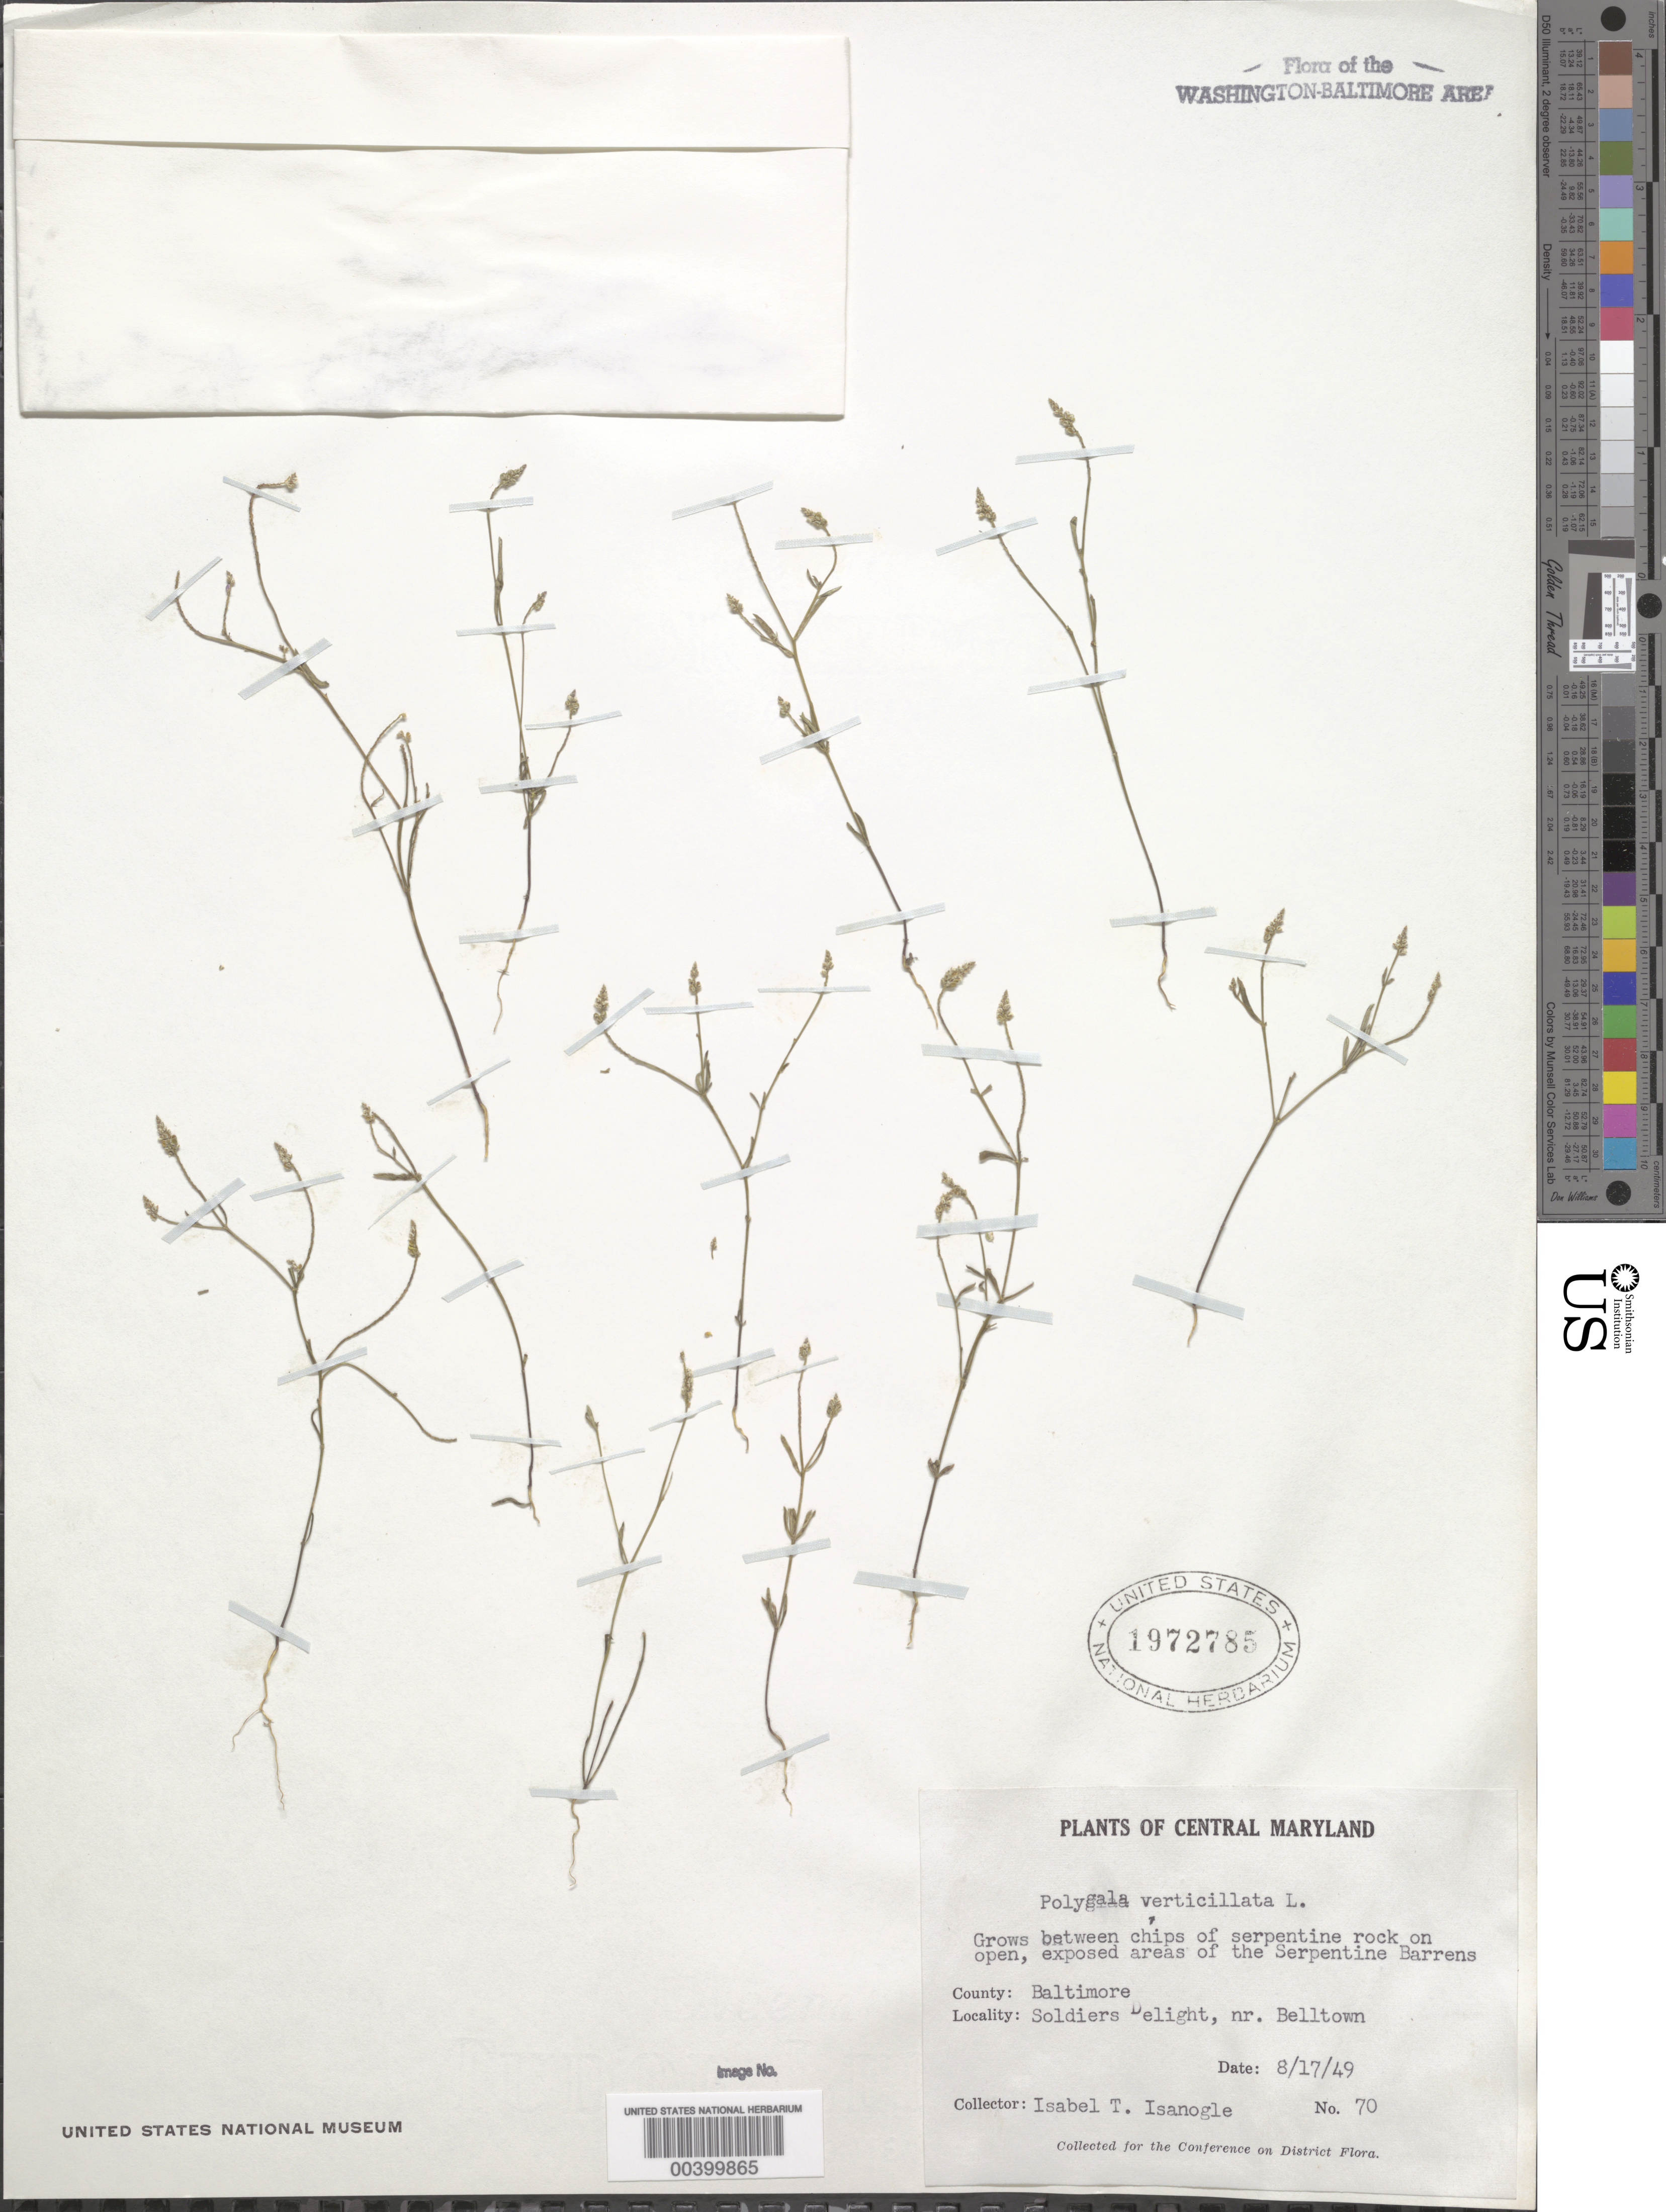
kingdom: Plantae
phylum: Tracheophyta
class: Magnoliopsida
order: Fabales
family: Polygalaceae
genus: Polygala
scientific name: Polygala verticillata var. ambigua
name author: (Nutt.) Alph. Wood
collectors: I. Isanogle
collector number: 70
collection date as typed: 17 Aug 1949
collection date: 1949-08-17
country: United States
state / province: Maryland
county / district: Baltimore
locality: Soldiers Delight, Belltown vicinity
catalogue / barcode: US 1972785